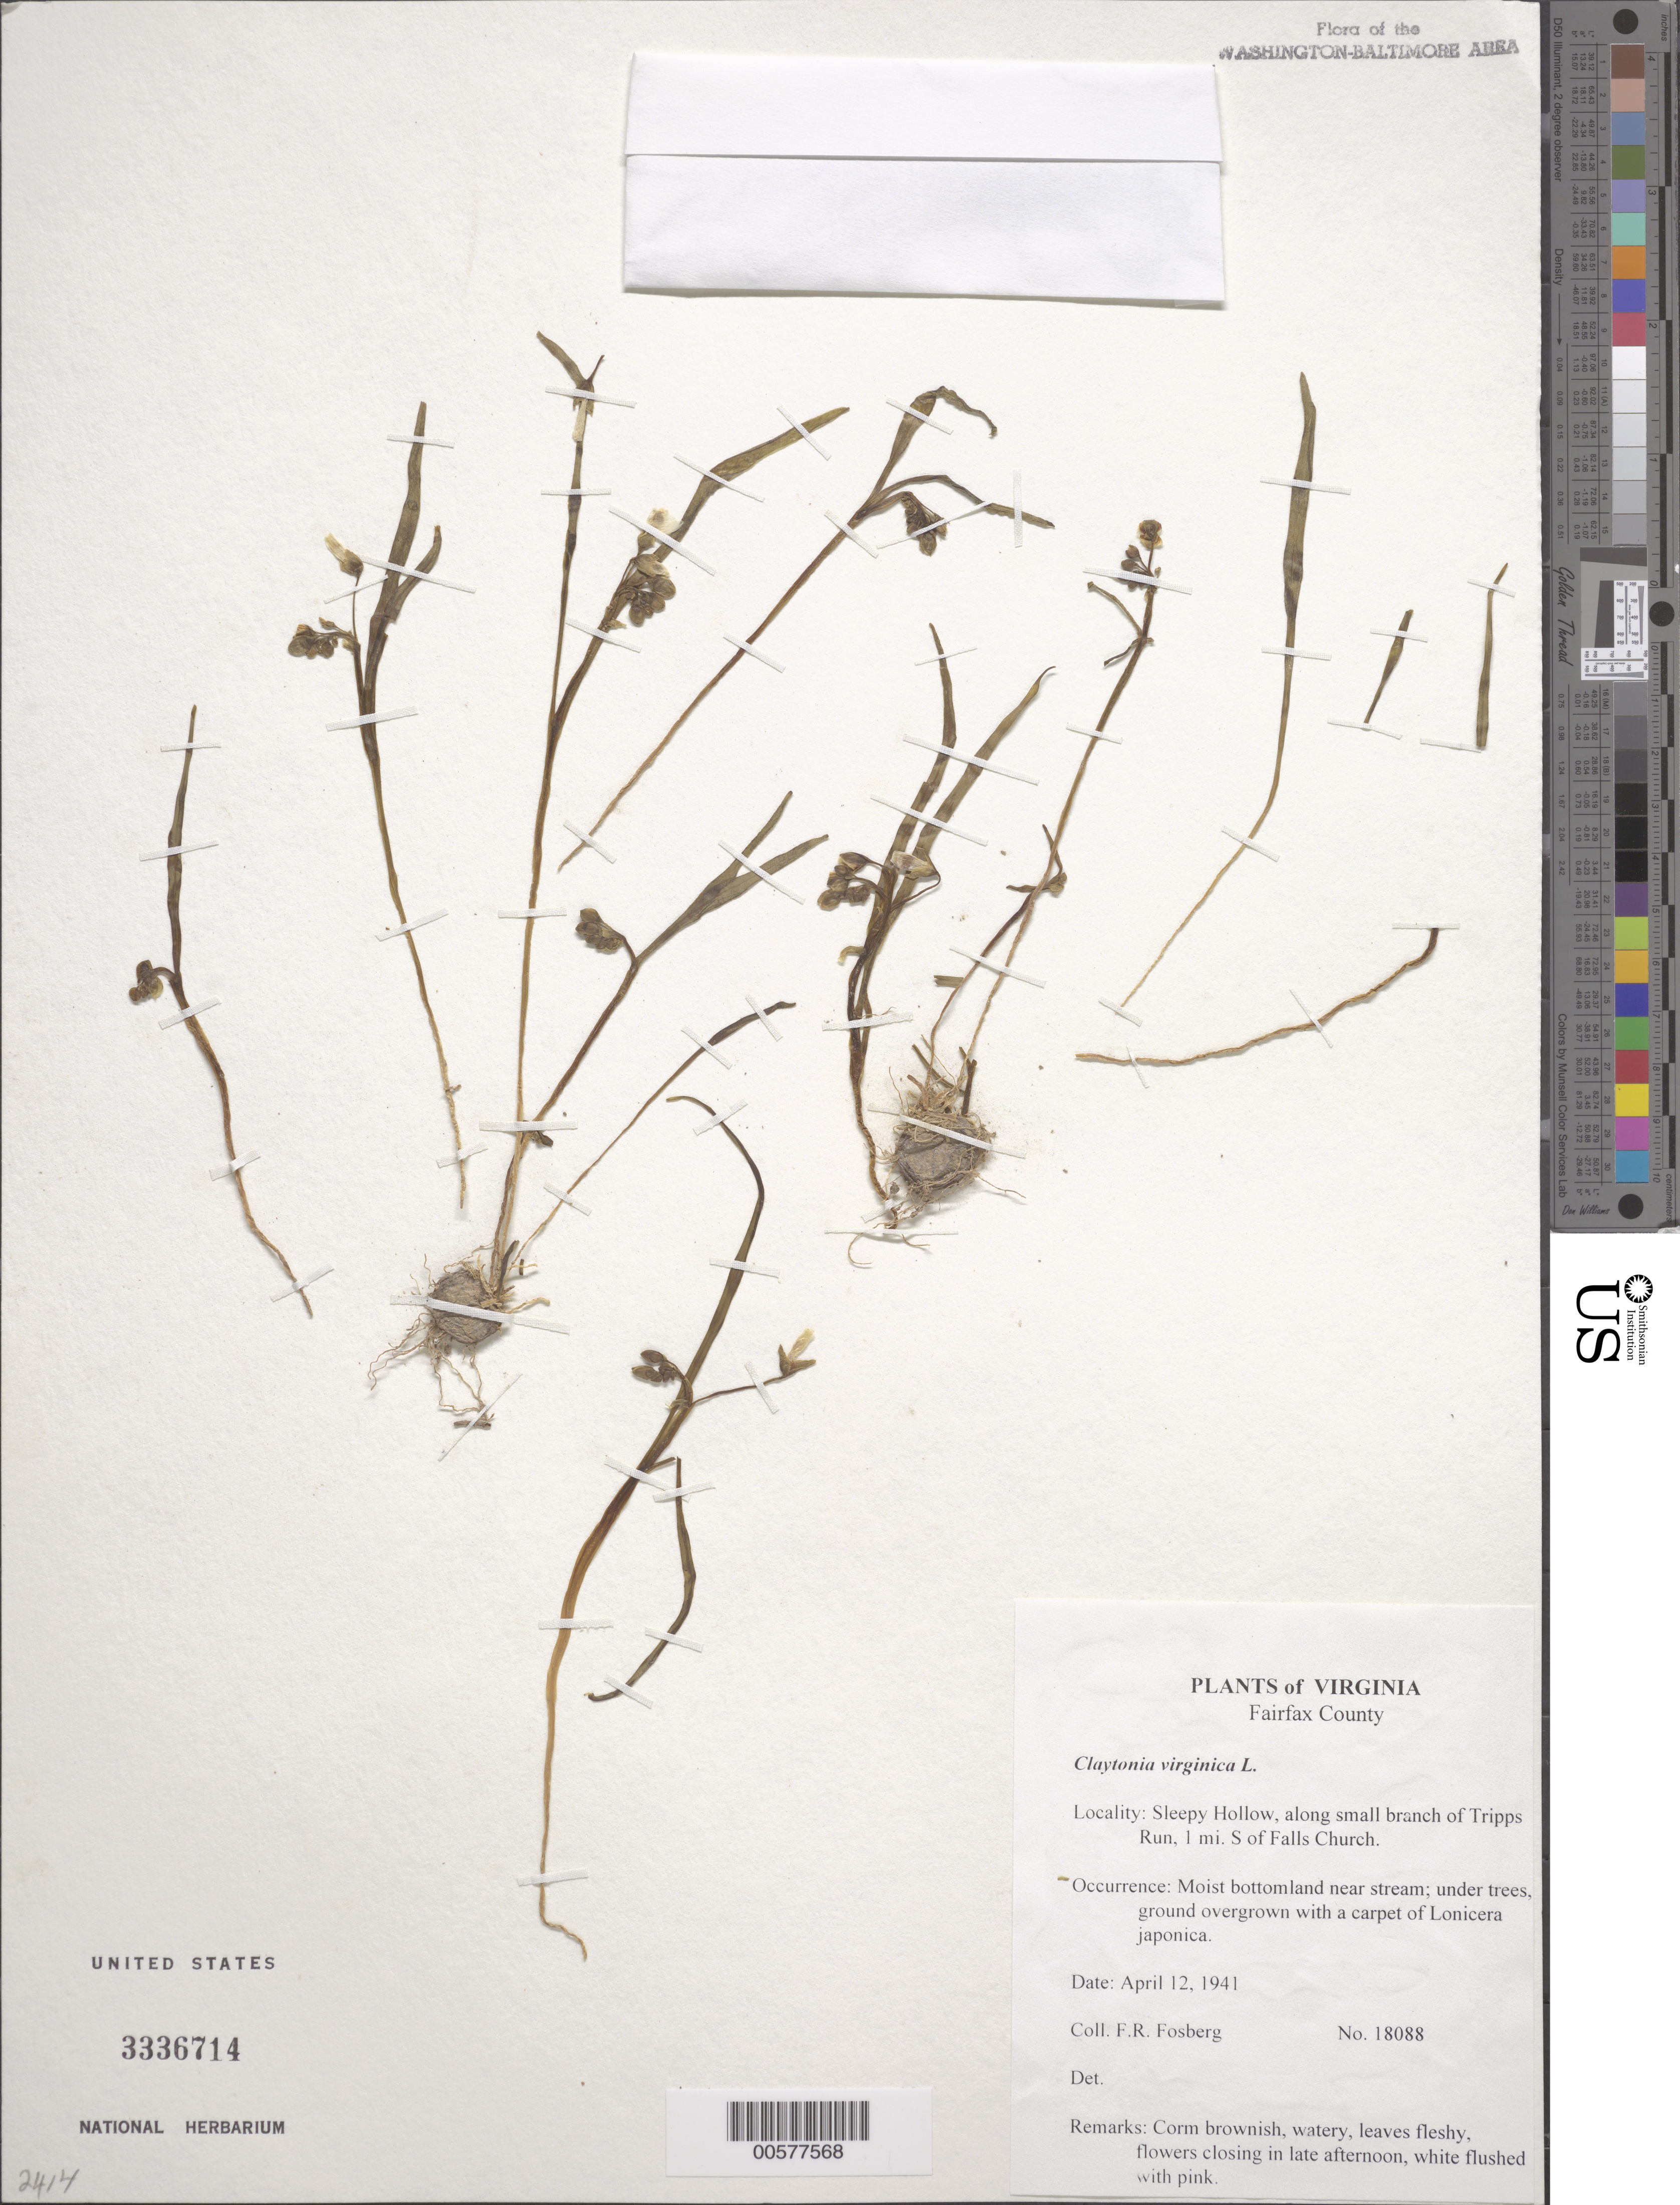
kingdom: Plantae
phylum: Tracheophyta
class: Magnoliopsida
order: Caryophyllales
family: Montiaceae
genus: Claytonia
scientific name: Claytonia virginica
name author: L.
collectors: F. R. Fosberg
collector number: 18088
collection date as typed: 12 Apr 1941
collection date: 1941-04-12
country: United States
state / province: Virginia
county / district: Fairfax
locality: Sleepy Hollow, along small branch of Tripps Run, 1 mi. S of Falls Church.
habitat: Moist bottomland near stream; under trees,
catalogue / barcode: US 3336714